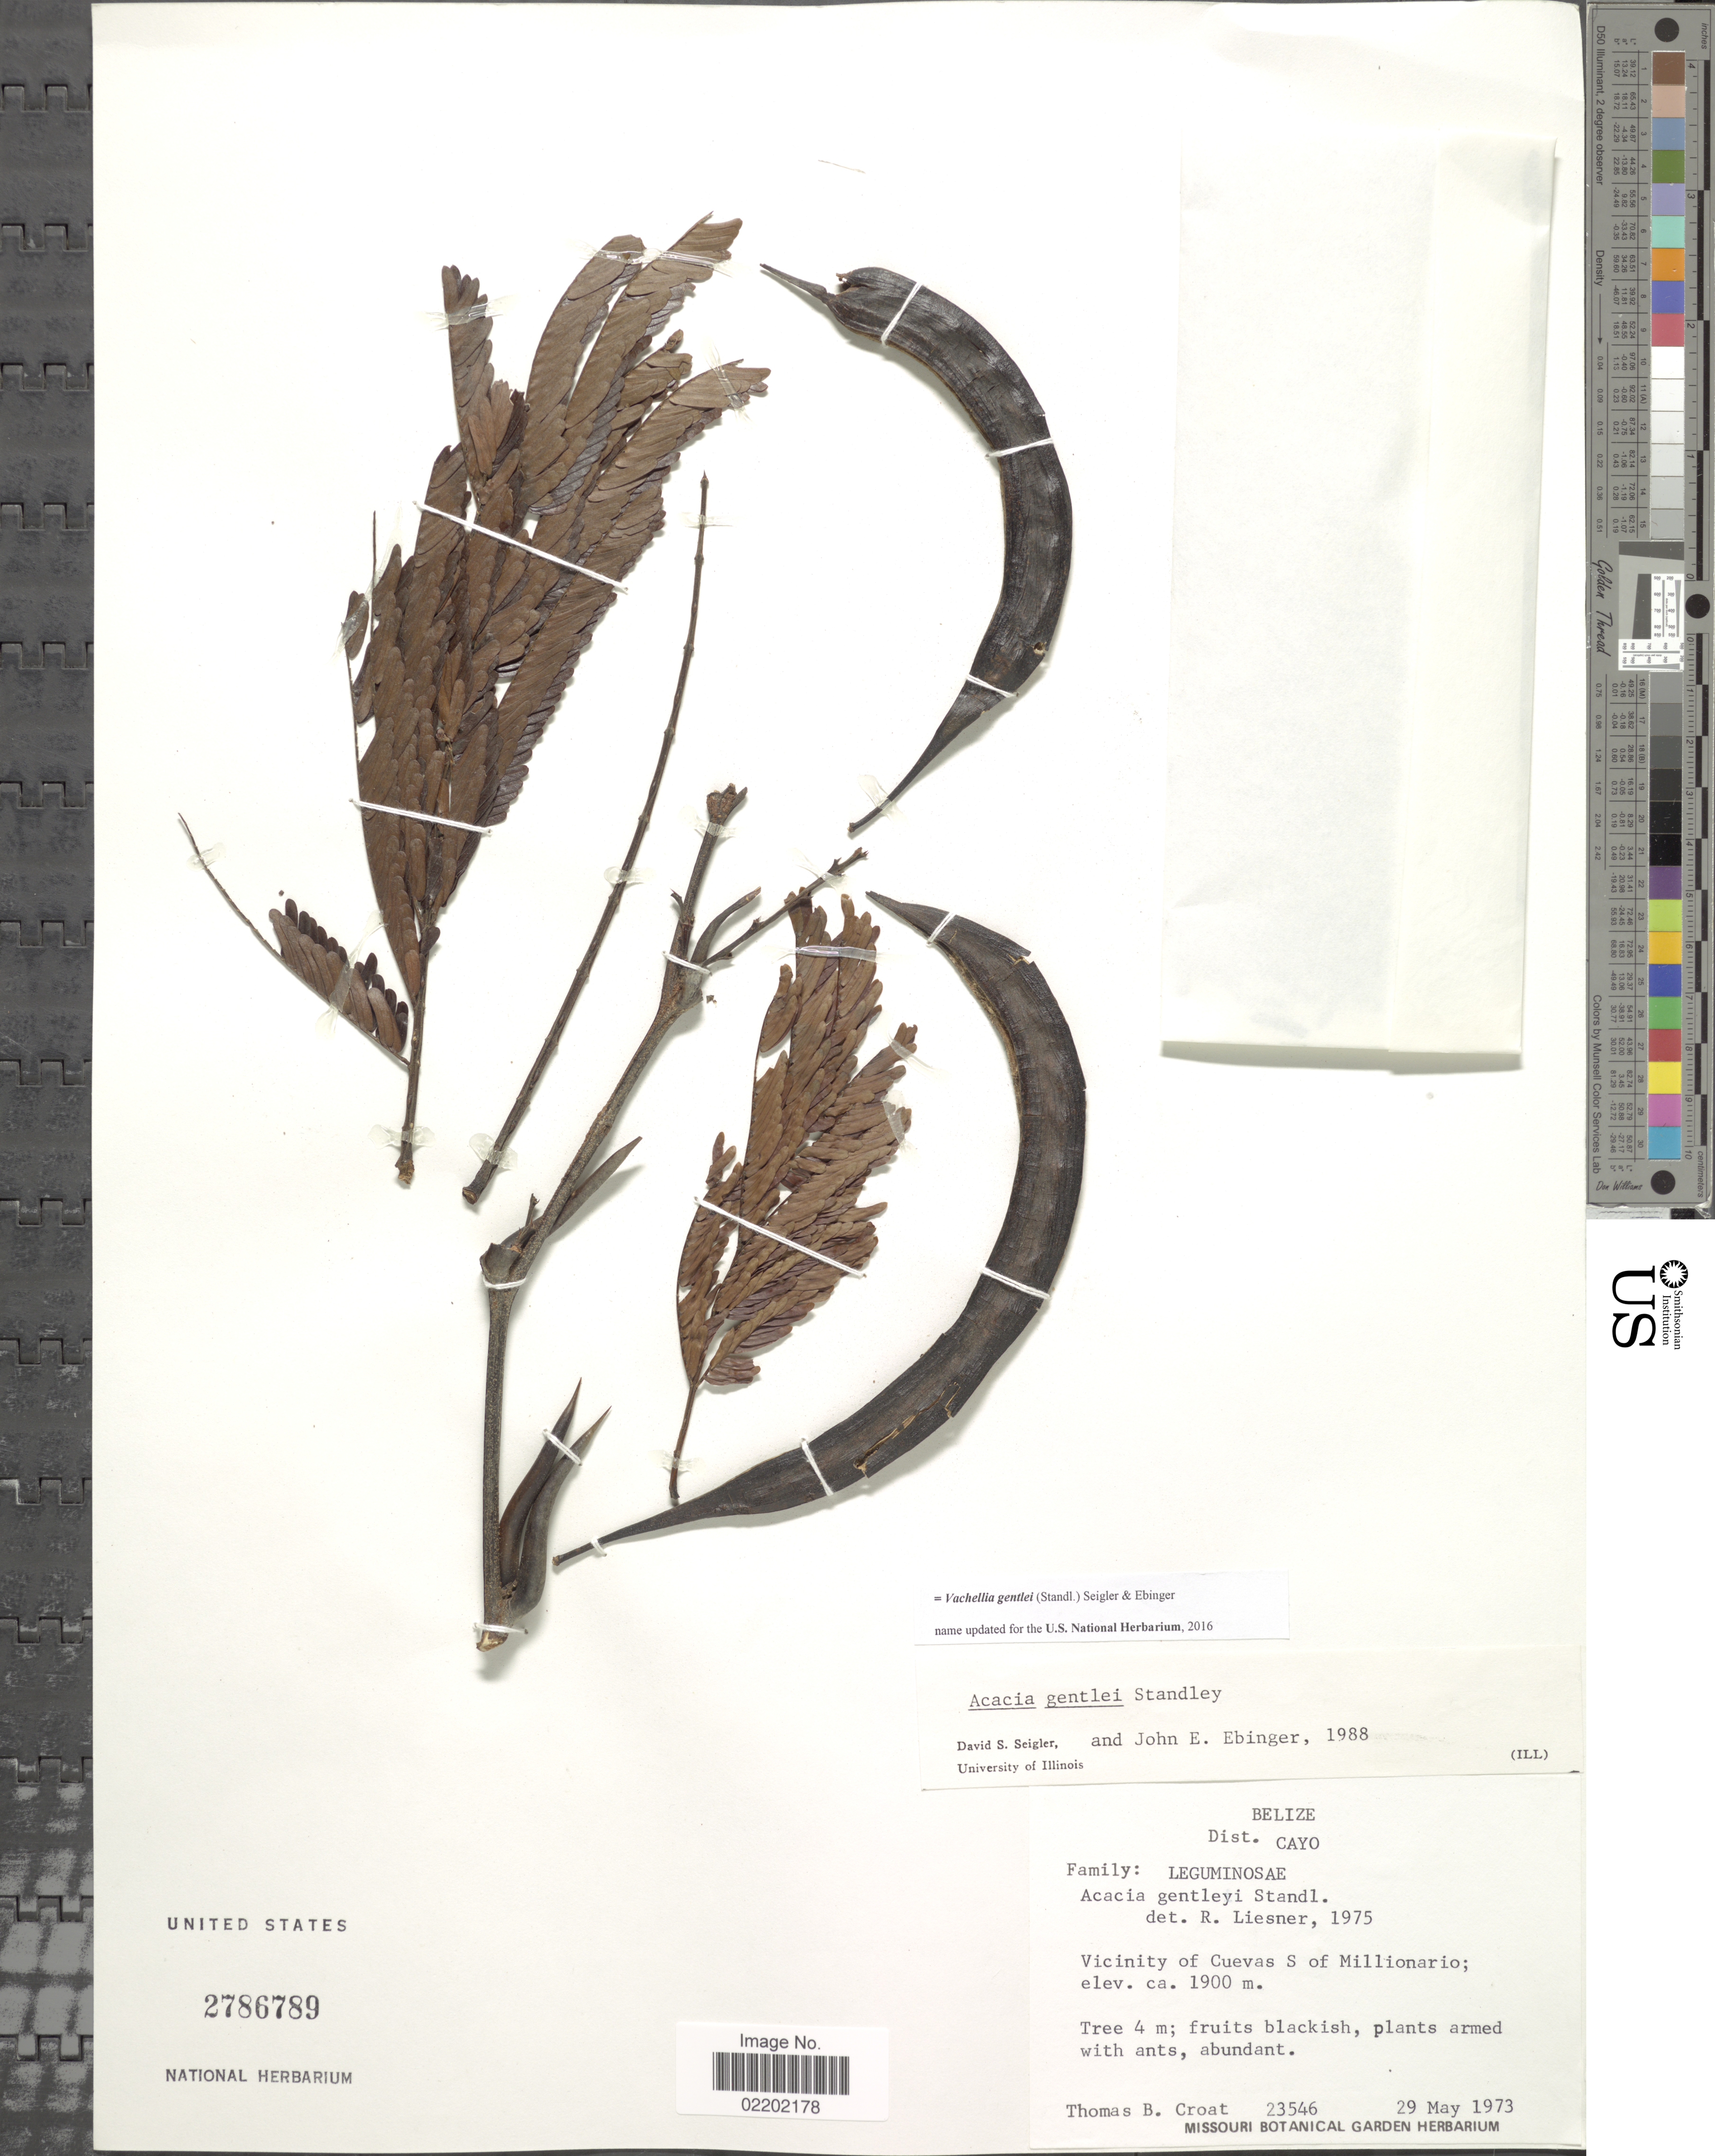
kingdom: Plantae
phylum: Tracheophyta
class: Magnoliopsida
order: Fabales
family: Fabaceae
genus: Vachellia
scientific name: Vachellia gentlei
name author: (Standl.) Seigler & Ebinger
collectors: T. B. Croat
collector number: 23546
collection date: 1973-05-29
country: Belize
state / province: Cayo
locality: Dist. Cayo, Vicinity of Cuevas S of Millionario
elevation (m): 1900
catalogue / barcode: US 2786789